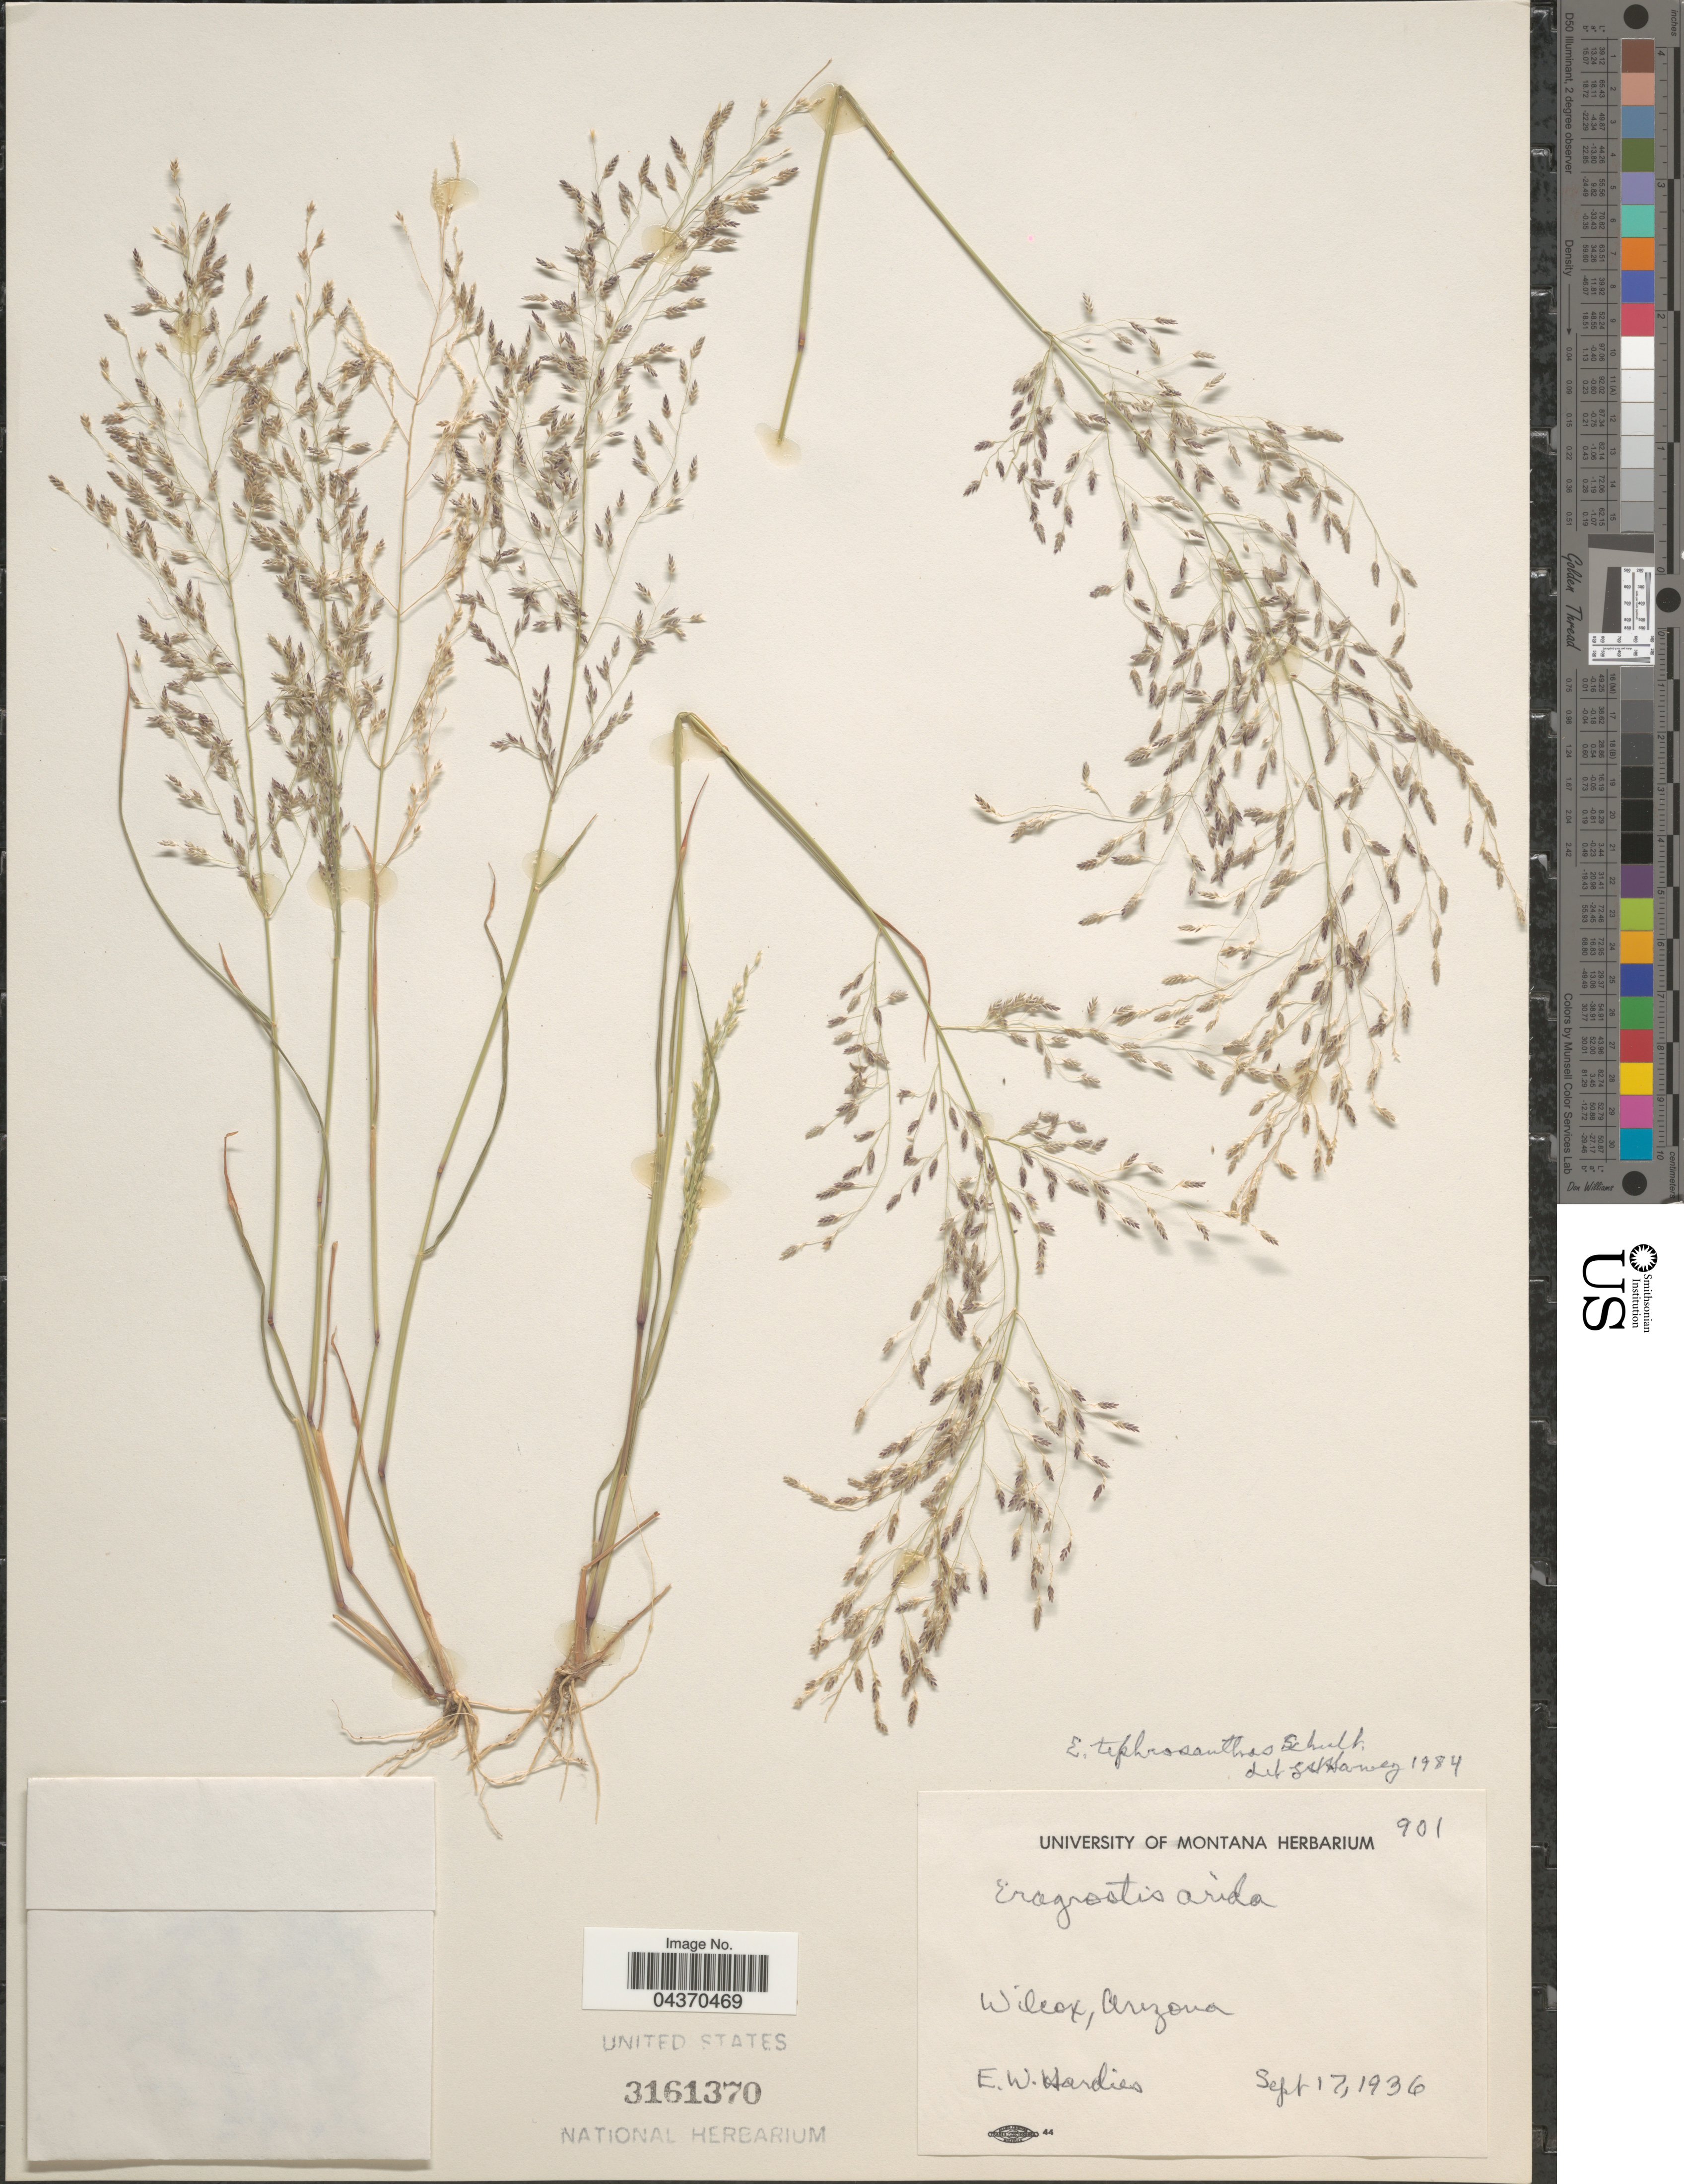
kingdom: Plantae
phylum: Tracheophyta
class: Liliopsida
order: Poales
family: Poaceae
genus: Eragrostis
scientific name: Eragrostis pectinacea var. miserrima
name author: (E. Fourn.) Reeder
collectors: E. Hardies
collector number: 901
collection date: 1936-09-17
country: United States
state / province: Arizona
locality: Wilcox.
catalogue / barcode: US 3161370